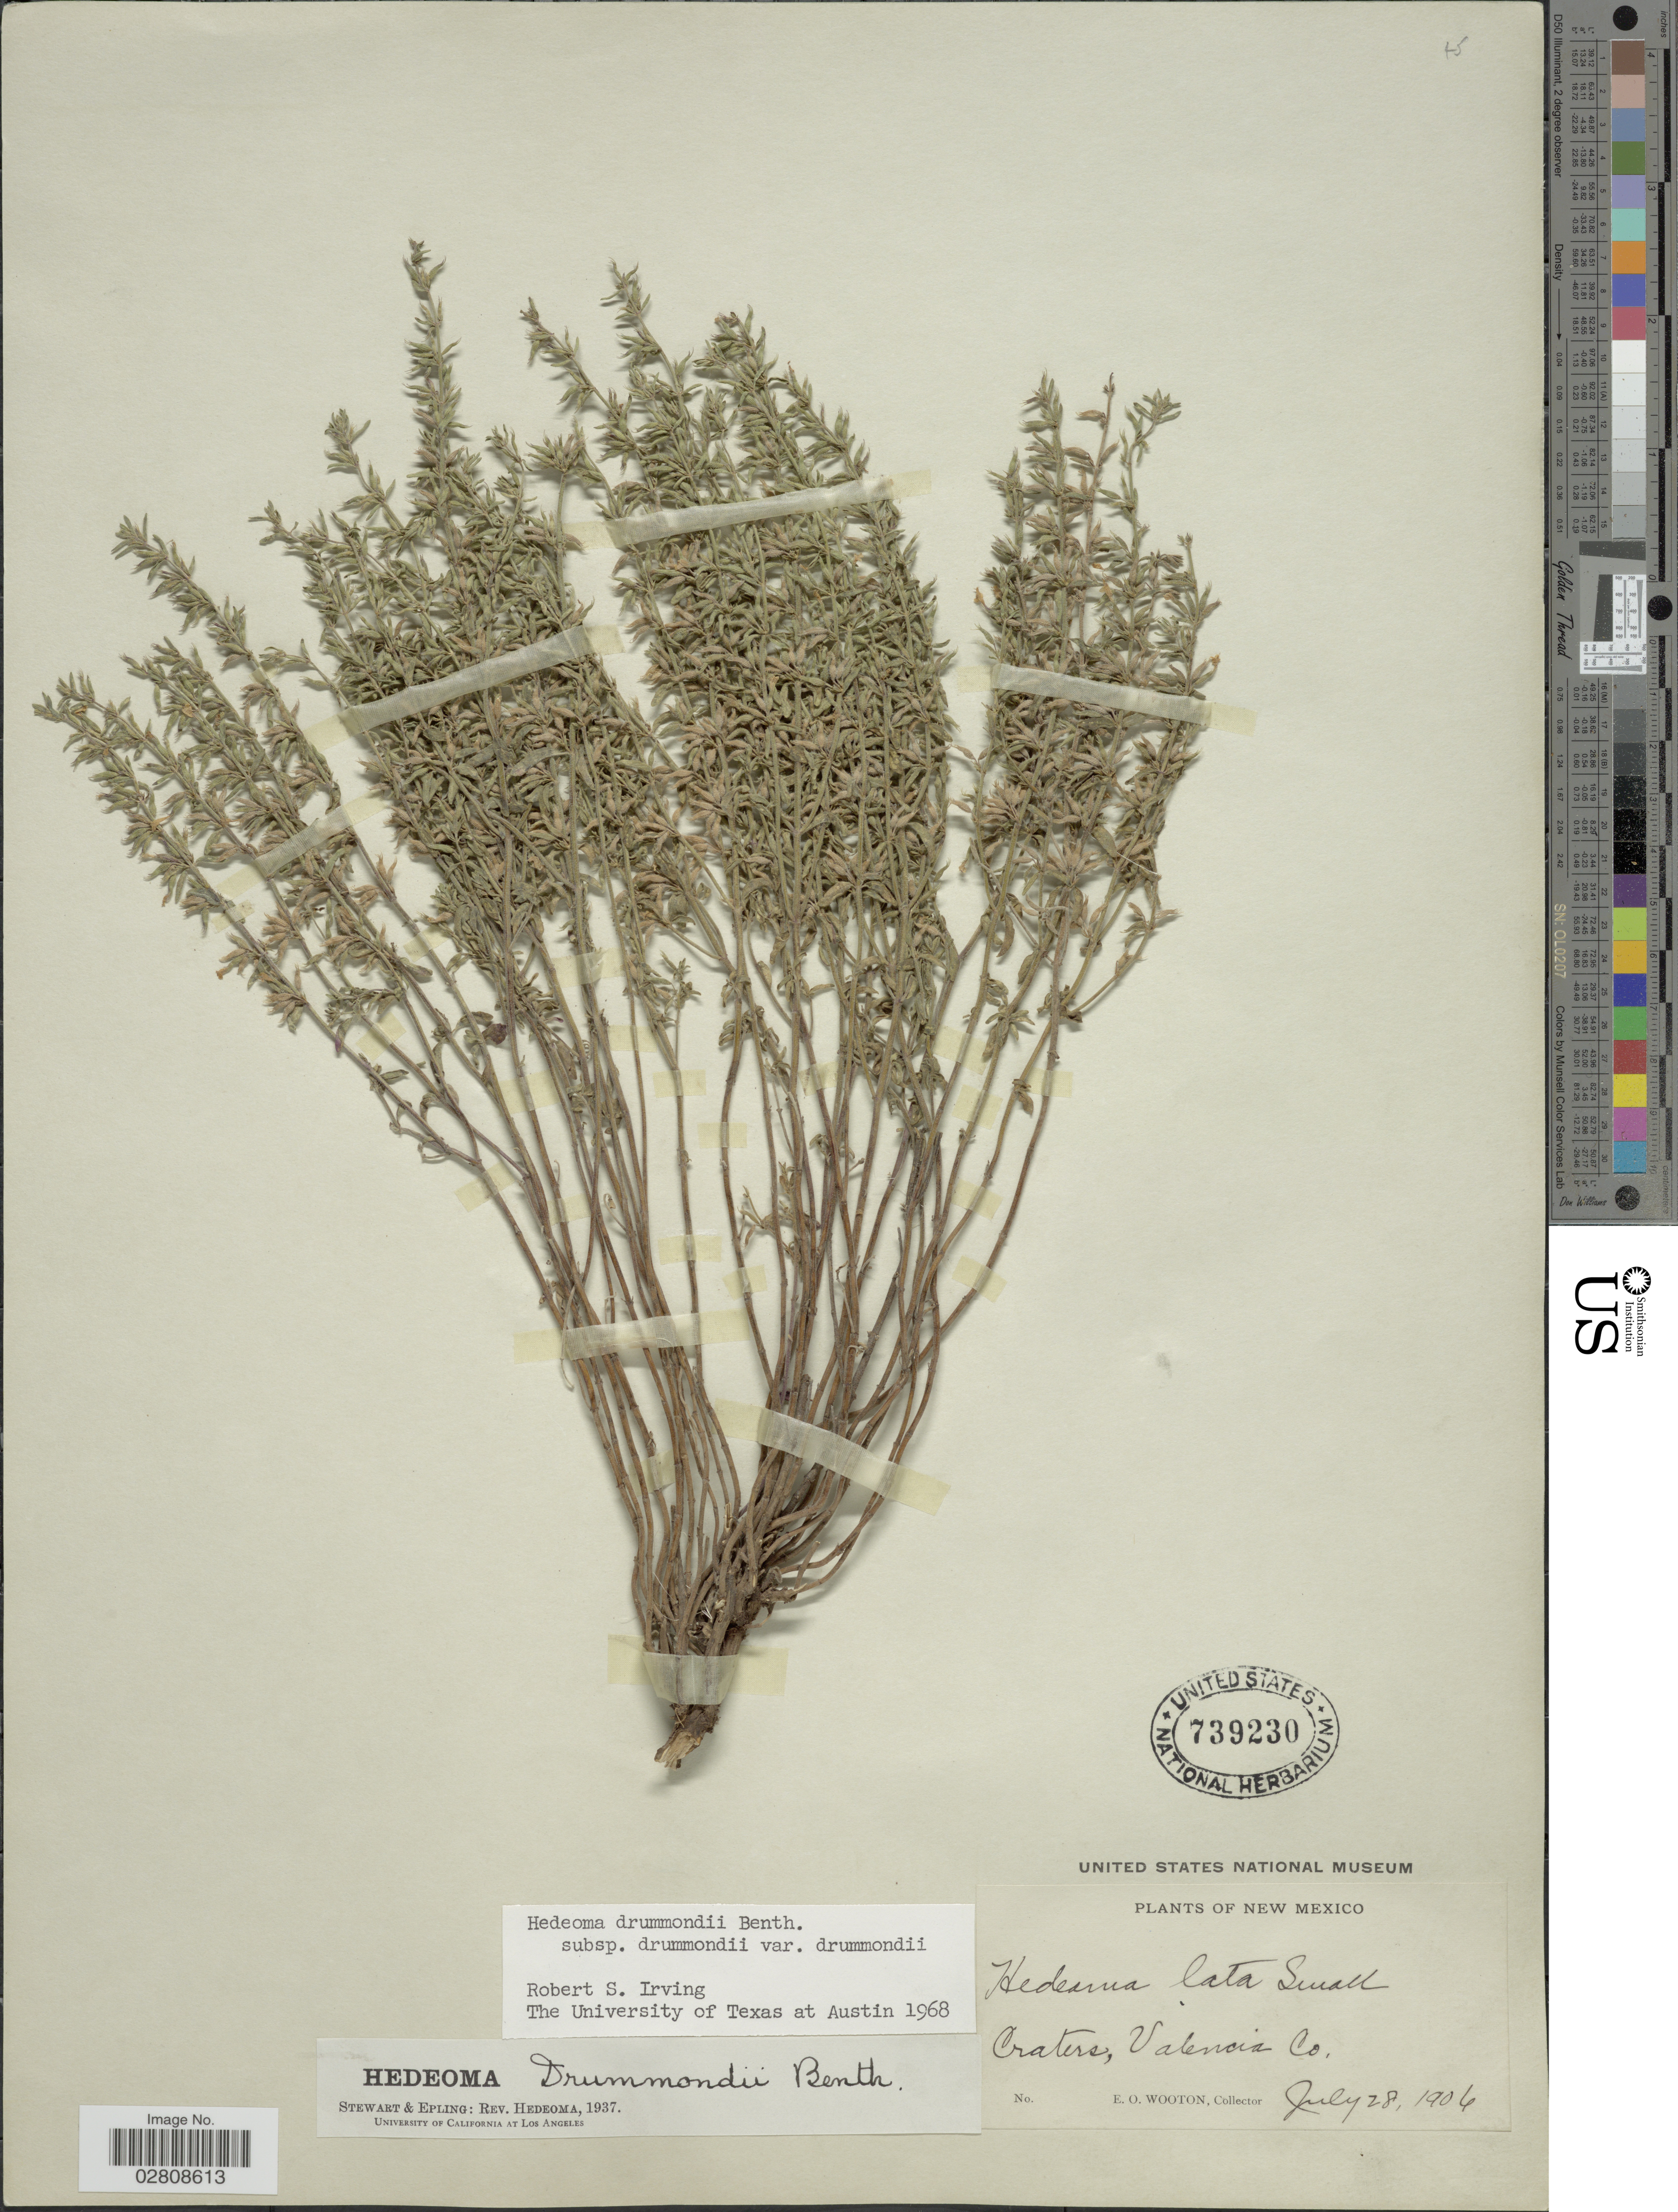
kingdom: Plantae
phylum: Tracheophyta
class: Magnoliopsida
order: Lamiales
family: Lamiaceae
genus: Hedeoma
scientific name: Hedeoma drummondii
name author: Benth.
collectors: E. O. Wooton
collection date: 1906-07-28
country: United States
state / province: New Mexico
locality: Craters, Valencia Co.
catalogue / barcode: US 739230